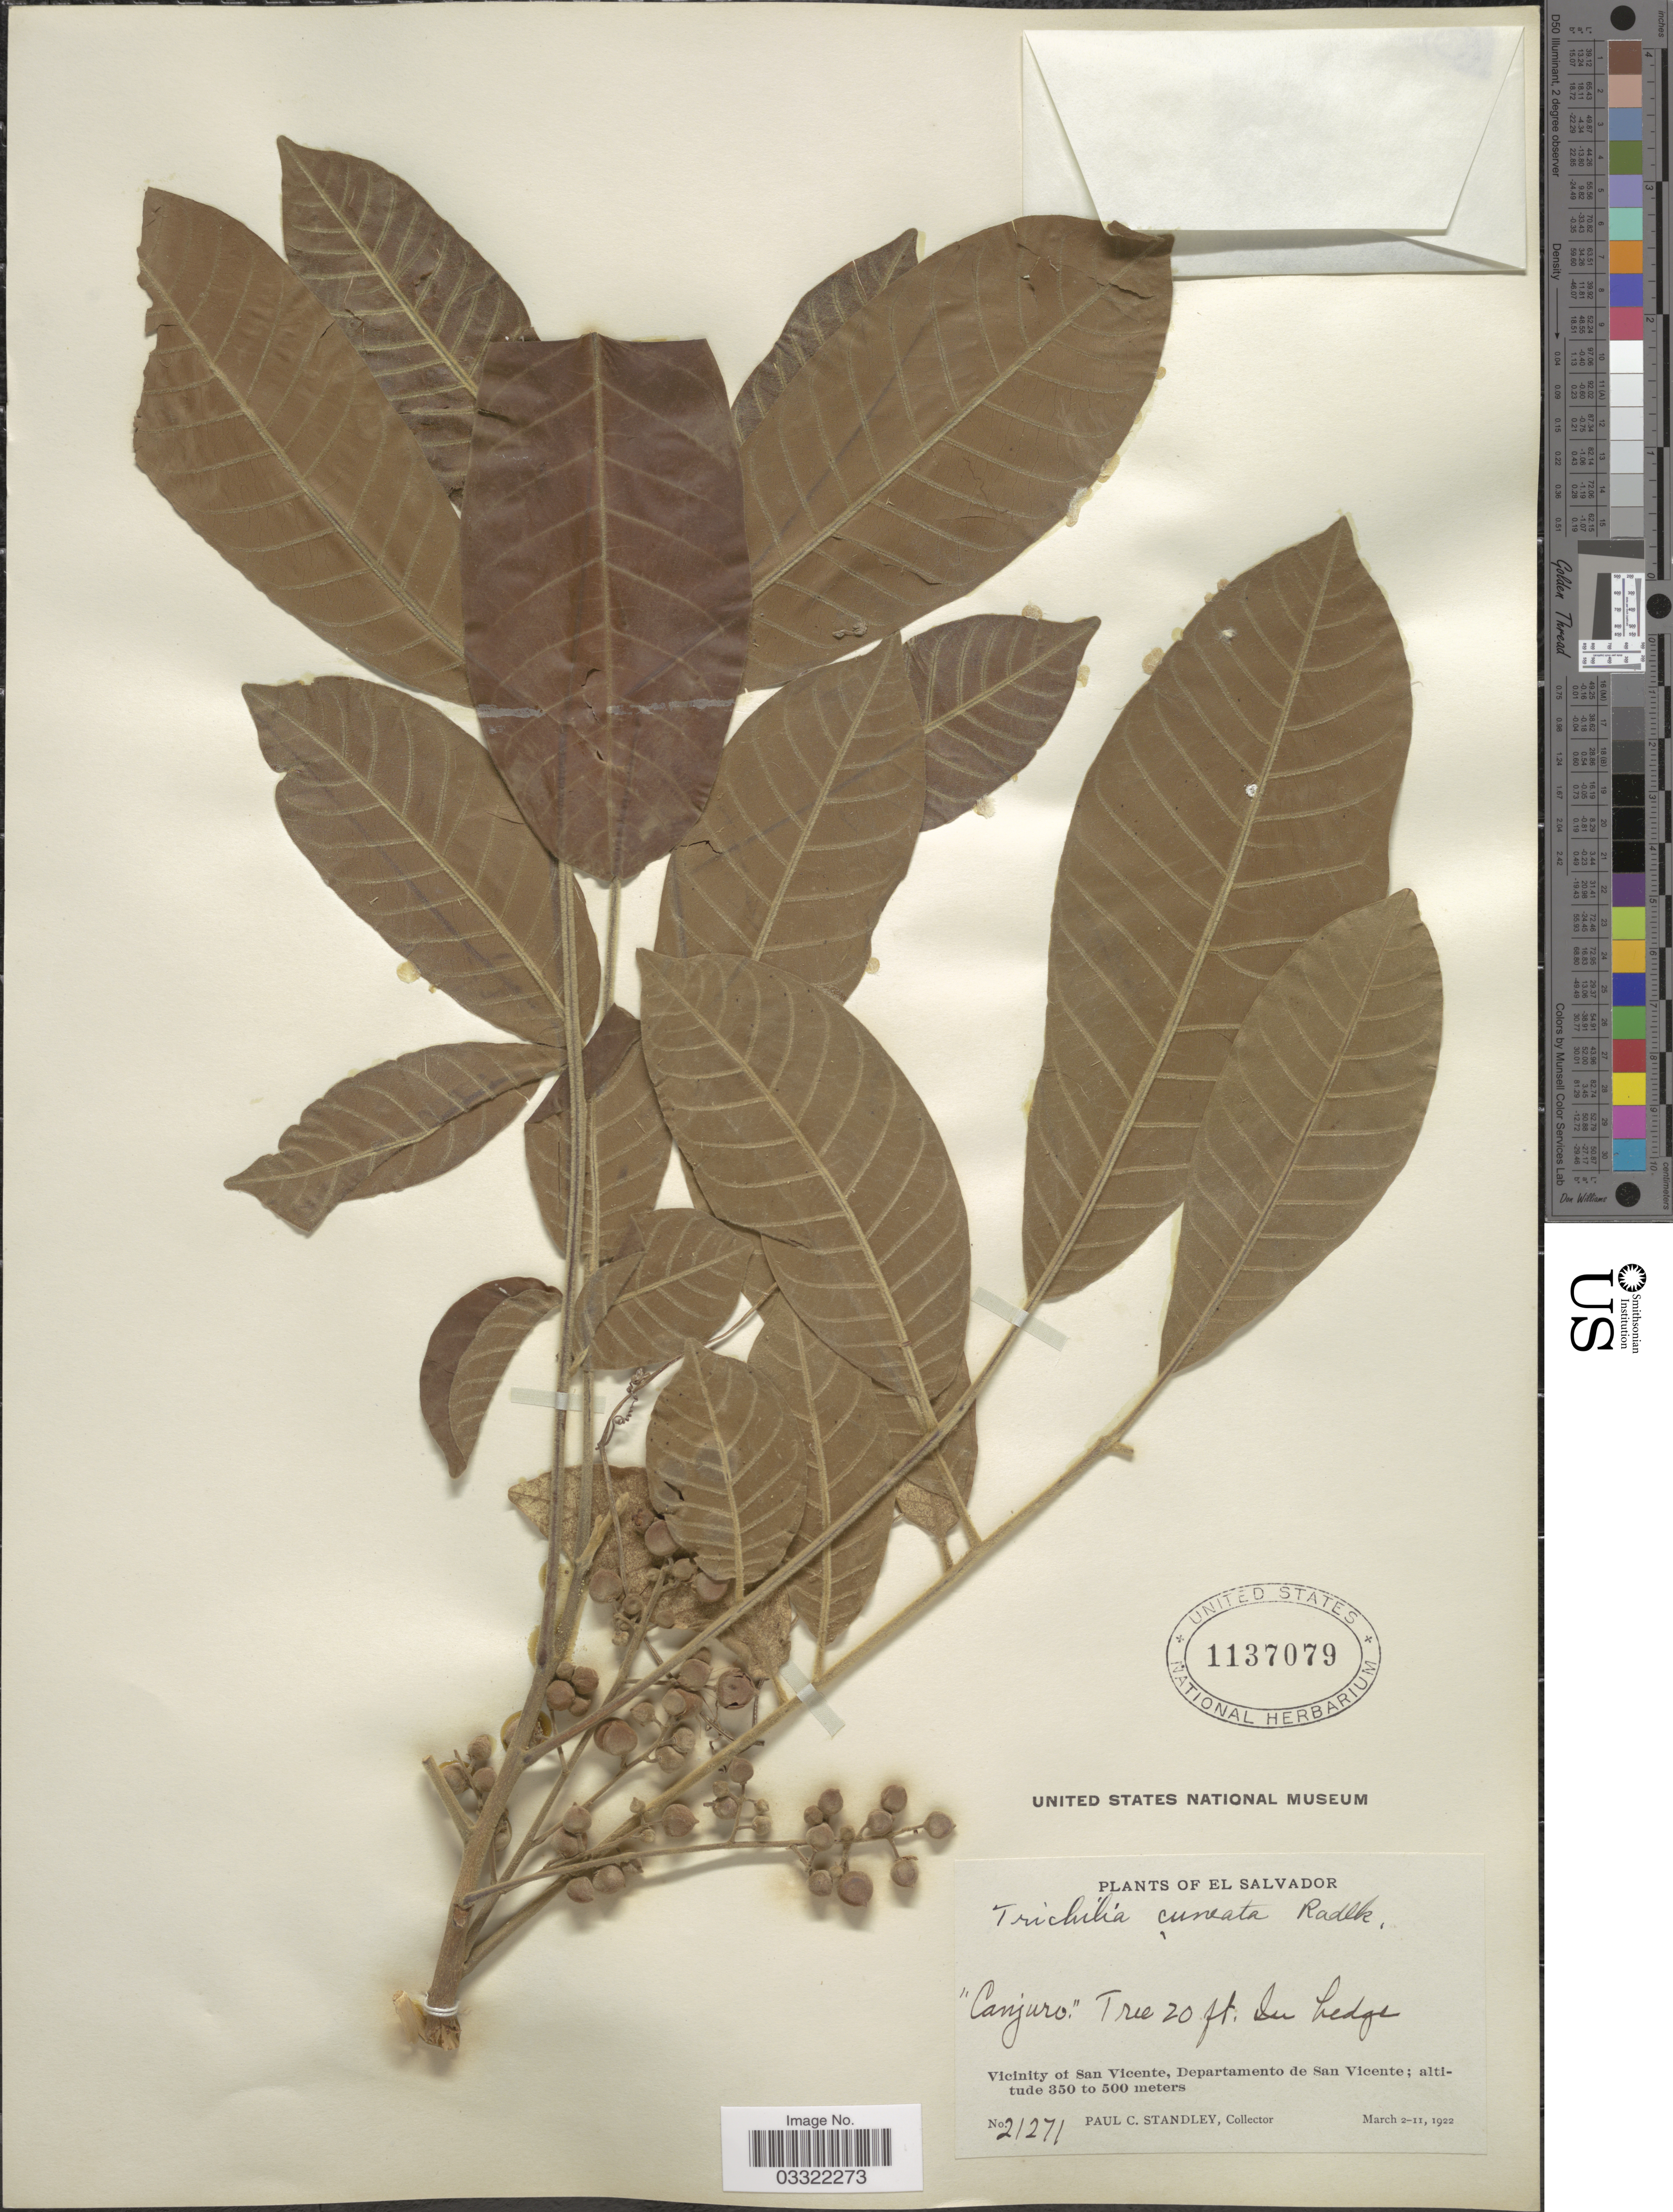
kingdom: Plantae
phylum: Tracheophyta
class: Magnoliopsida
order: Sapindales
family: Meliaceae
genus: Trichilia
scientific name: Trichilia cuneata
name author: Radlk.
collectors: P. C. Standley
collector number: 21271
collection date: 1922-03-02/1922-03-11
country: El Salvador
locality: Vicinity of San Vicente, Departamento de San Vicente.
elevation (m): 350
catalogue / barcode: US 1137079